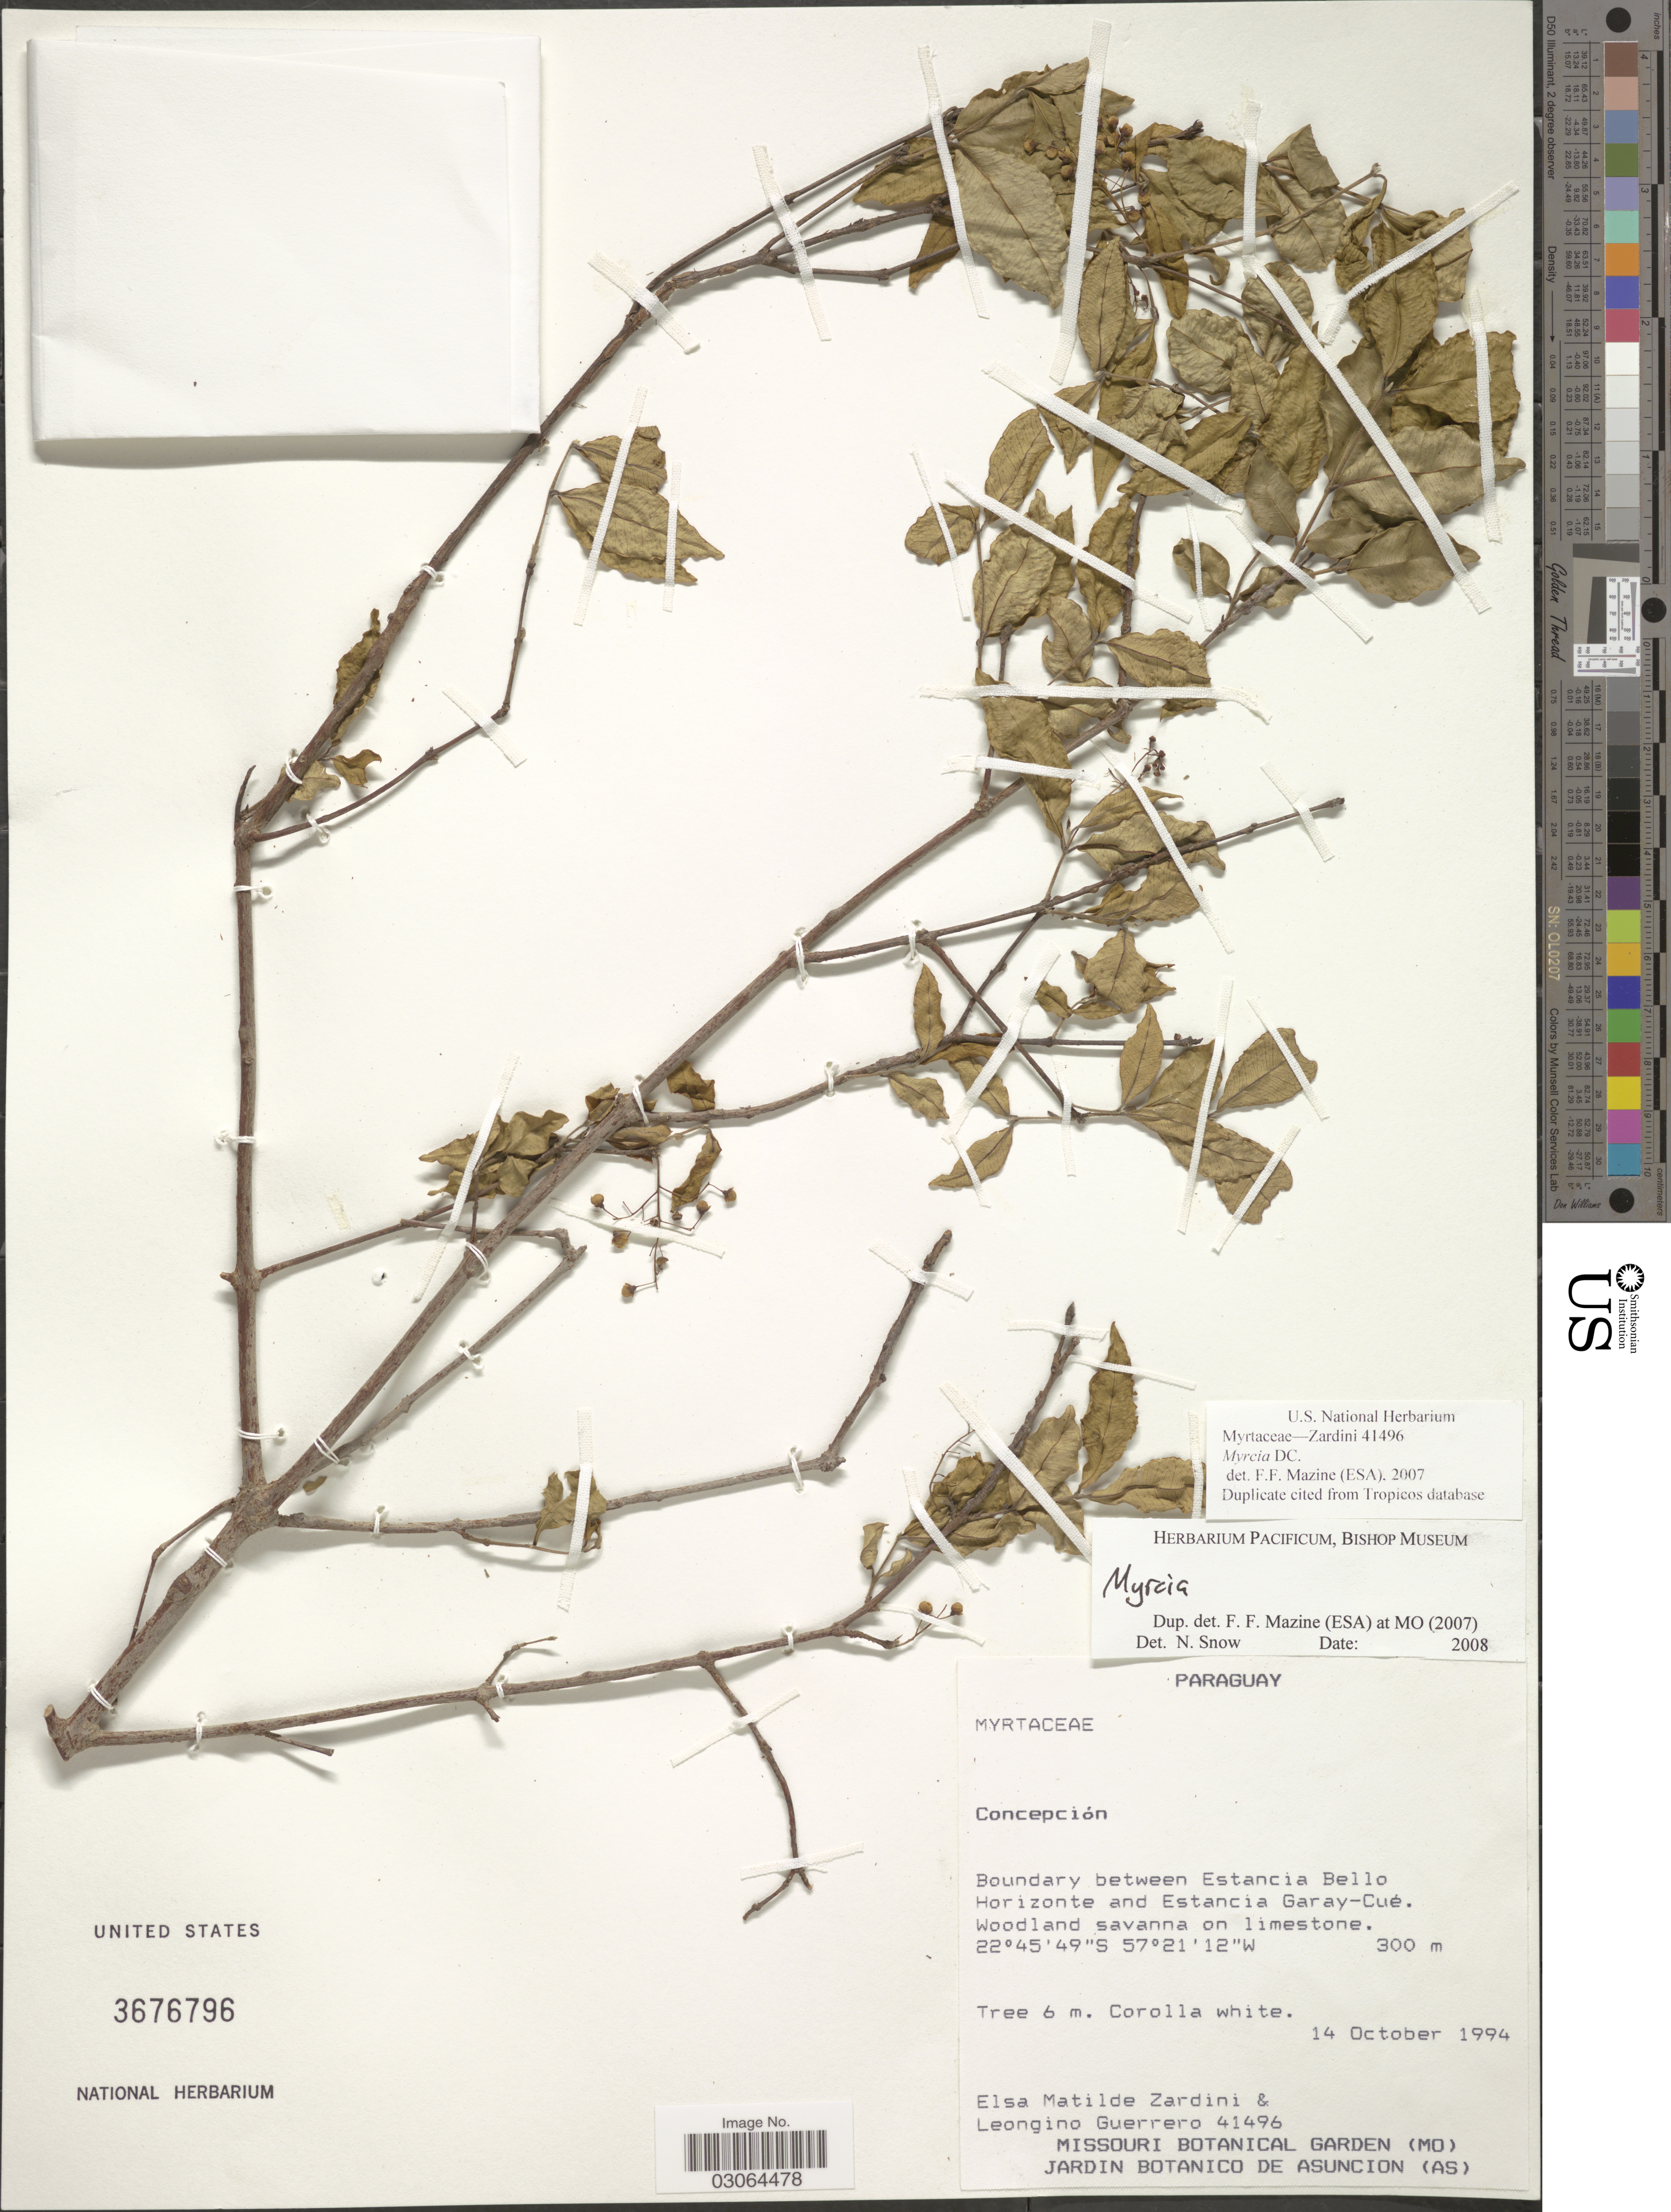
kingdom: Plantae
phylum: Tracheophyta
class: Magnoliopsida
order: Myrtales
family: Myrtaceae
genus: Myrcia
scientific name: Myrcia sp.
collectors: E. M. Zardini & L. Guerrero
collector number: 41496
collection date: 1994-10-14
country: Paraguay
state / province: Concepcion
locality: Boundary between Estancia Bello Horizonte and Estancia Garay-Cué.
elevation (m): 300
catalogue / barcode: US 3676796